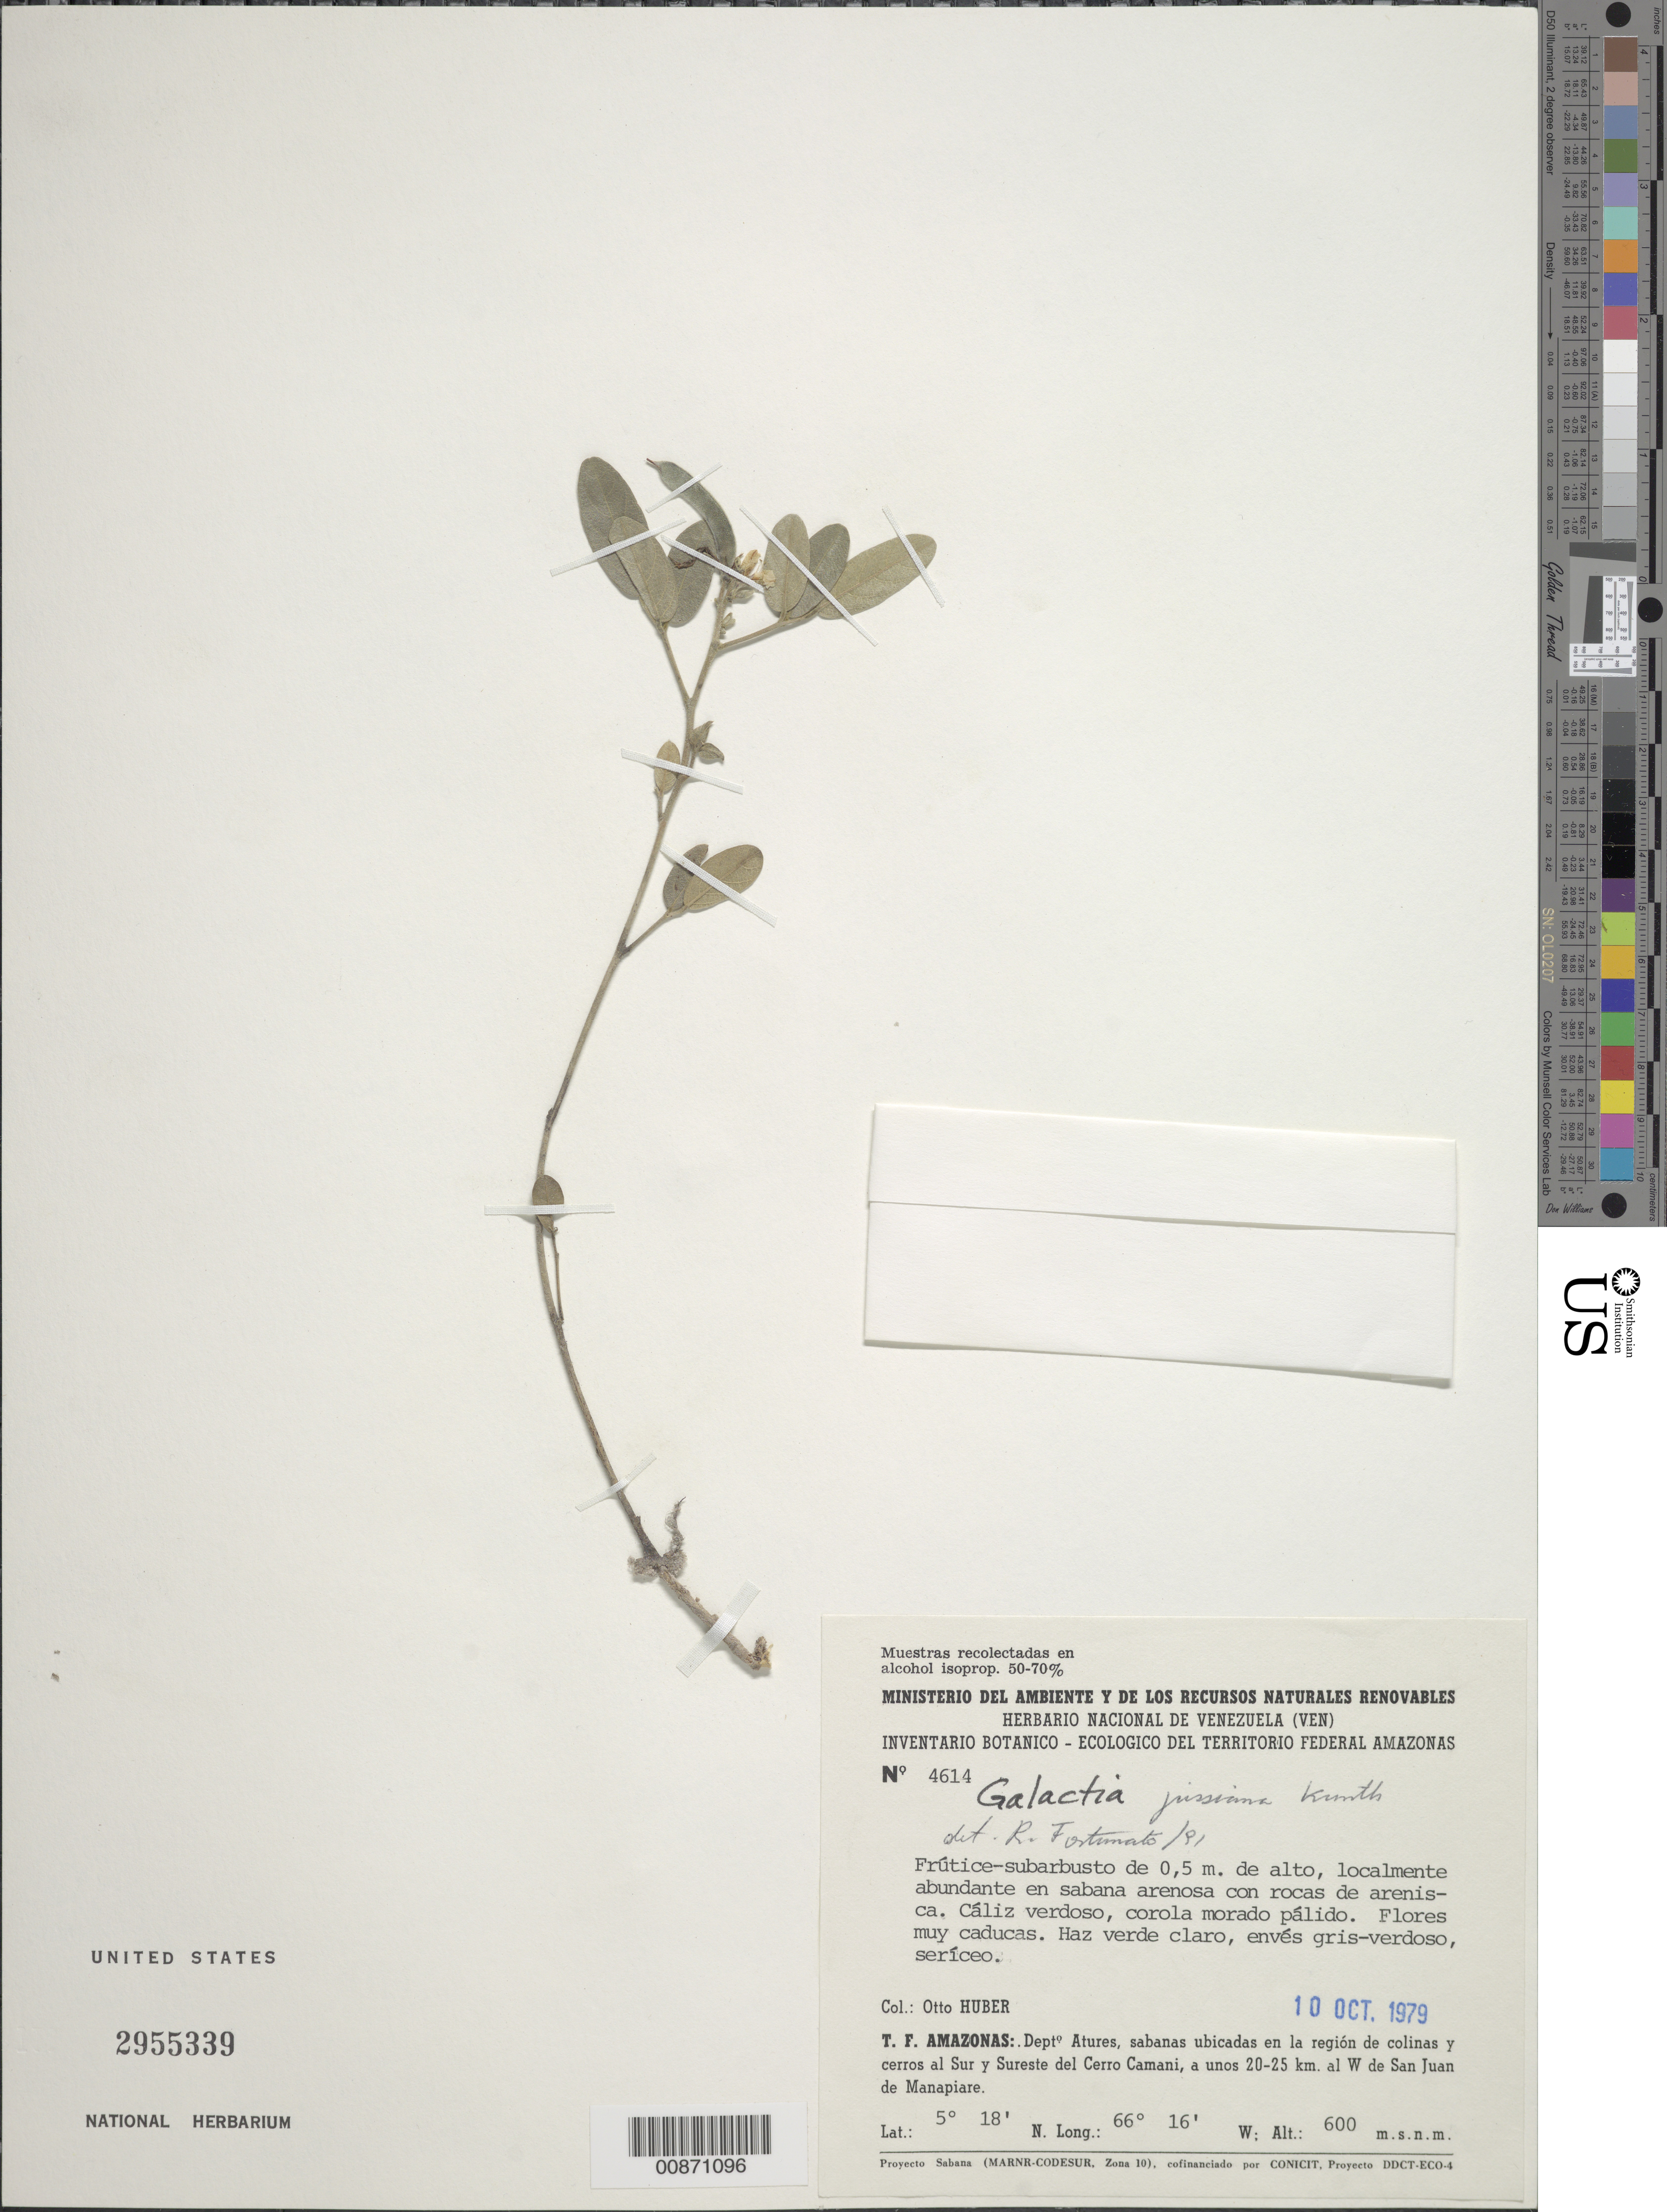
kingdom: Plantae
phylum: Tracheophyta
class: Magnoliopsida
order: Fabales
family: Fabaceae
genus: Galactia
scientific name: Galactia jussiaeana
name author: Kunth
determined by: Fortunata, R.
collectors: O. Huber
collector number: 4614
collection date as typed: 10-Oct-79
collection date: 1979-10-10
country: Venezuela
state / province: Amazonas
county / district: Atures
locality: Cerro Camani, S del cerro, 20-25 km W de San Juan de Manapiare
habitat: Sabana arenosa con rocas de arenisca; sabanas ubicadas en la region de colinas y cerros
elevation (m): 600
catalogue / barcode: US 2955339